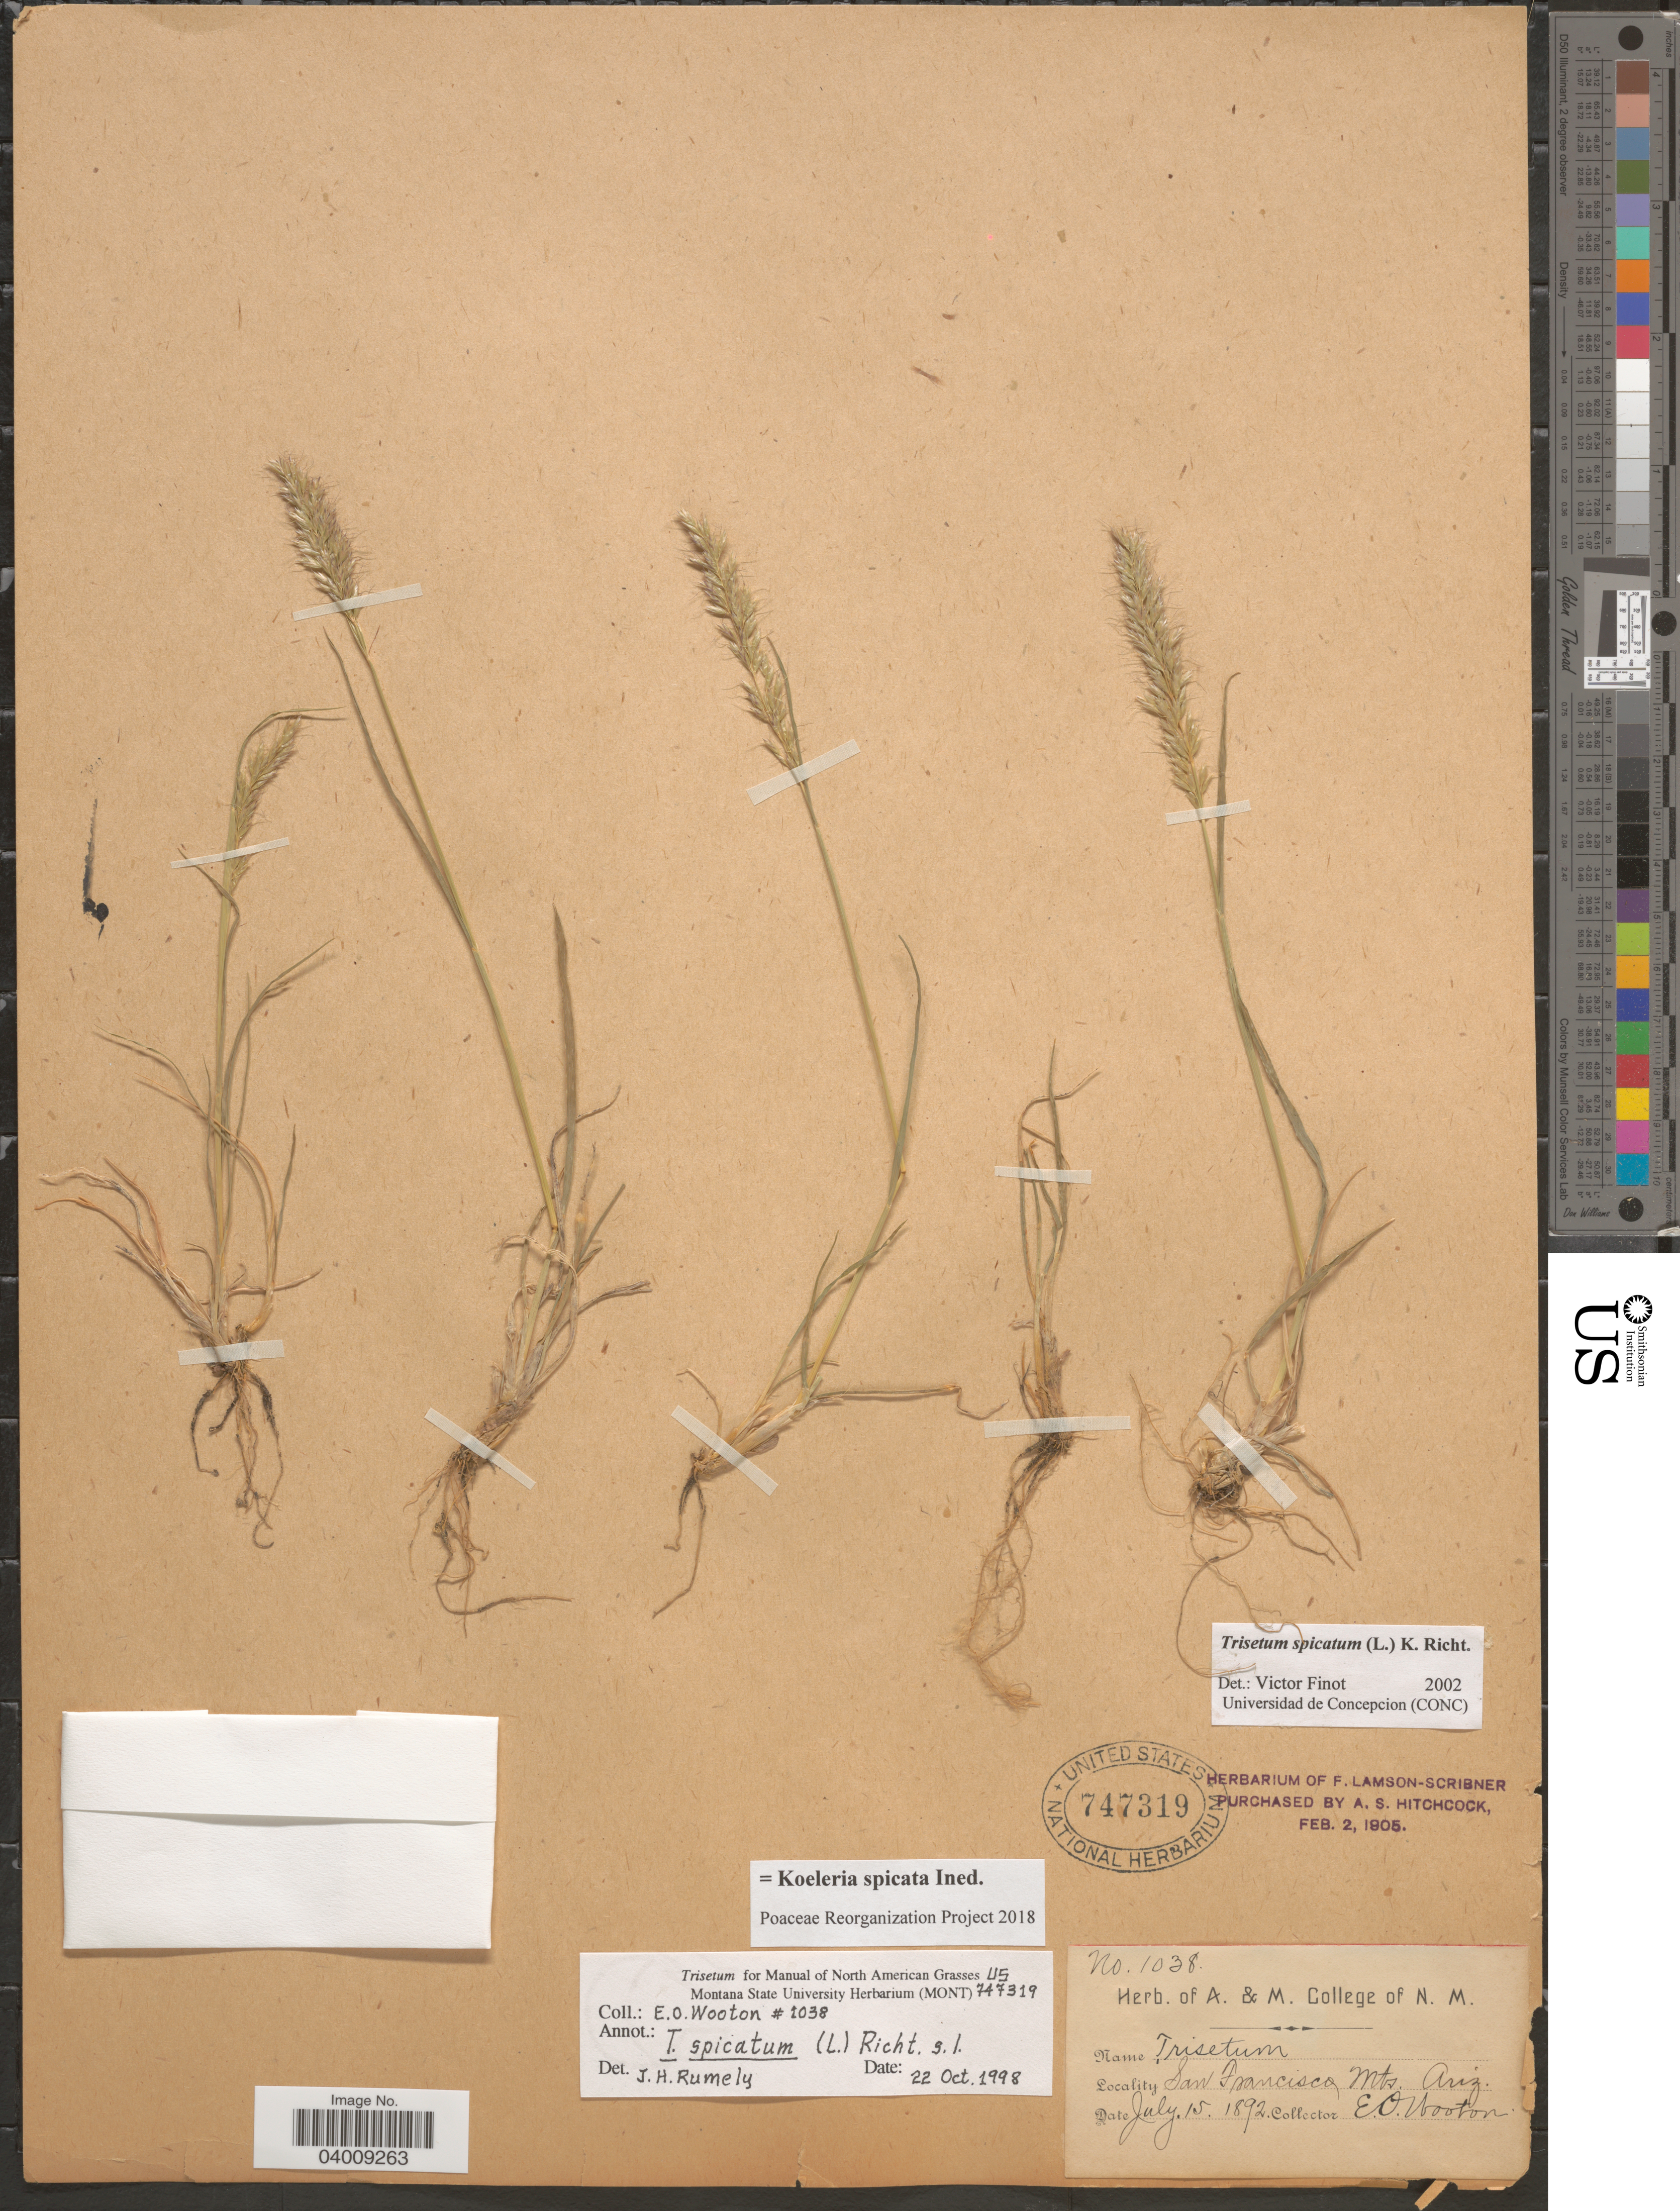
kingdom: Plantae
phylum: Tracheophyta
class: Liliopsida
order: Poales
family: Poaceae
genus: Koeleria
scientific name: Koeleria spicata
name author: (L.) Barberá et al.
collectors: E. O. Wooton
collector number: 1038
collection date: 1892-07-15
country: United States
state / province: Arizona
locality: San Francisco Mts.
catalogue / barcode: US 747319